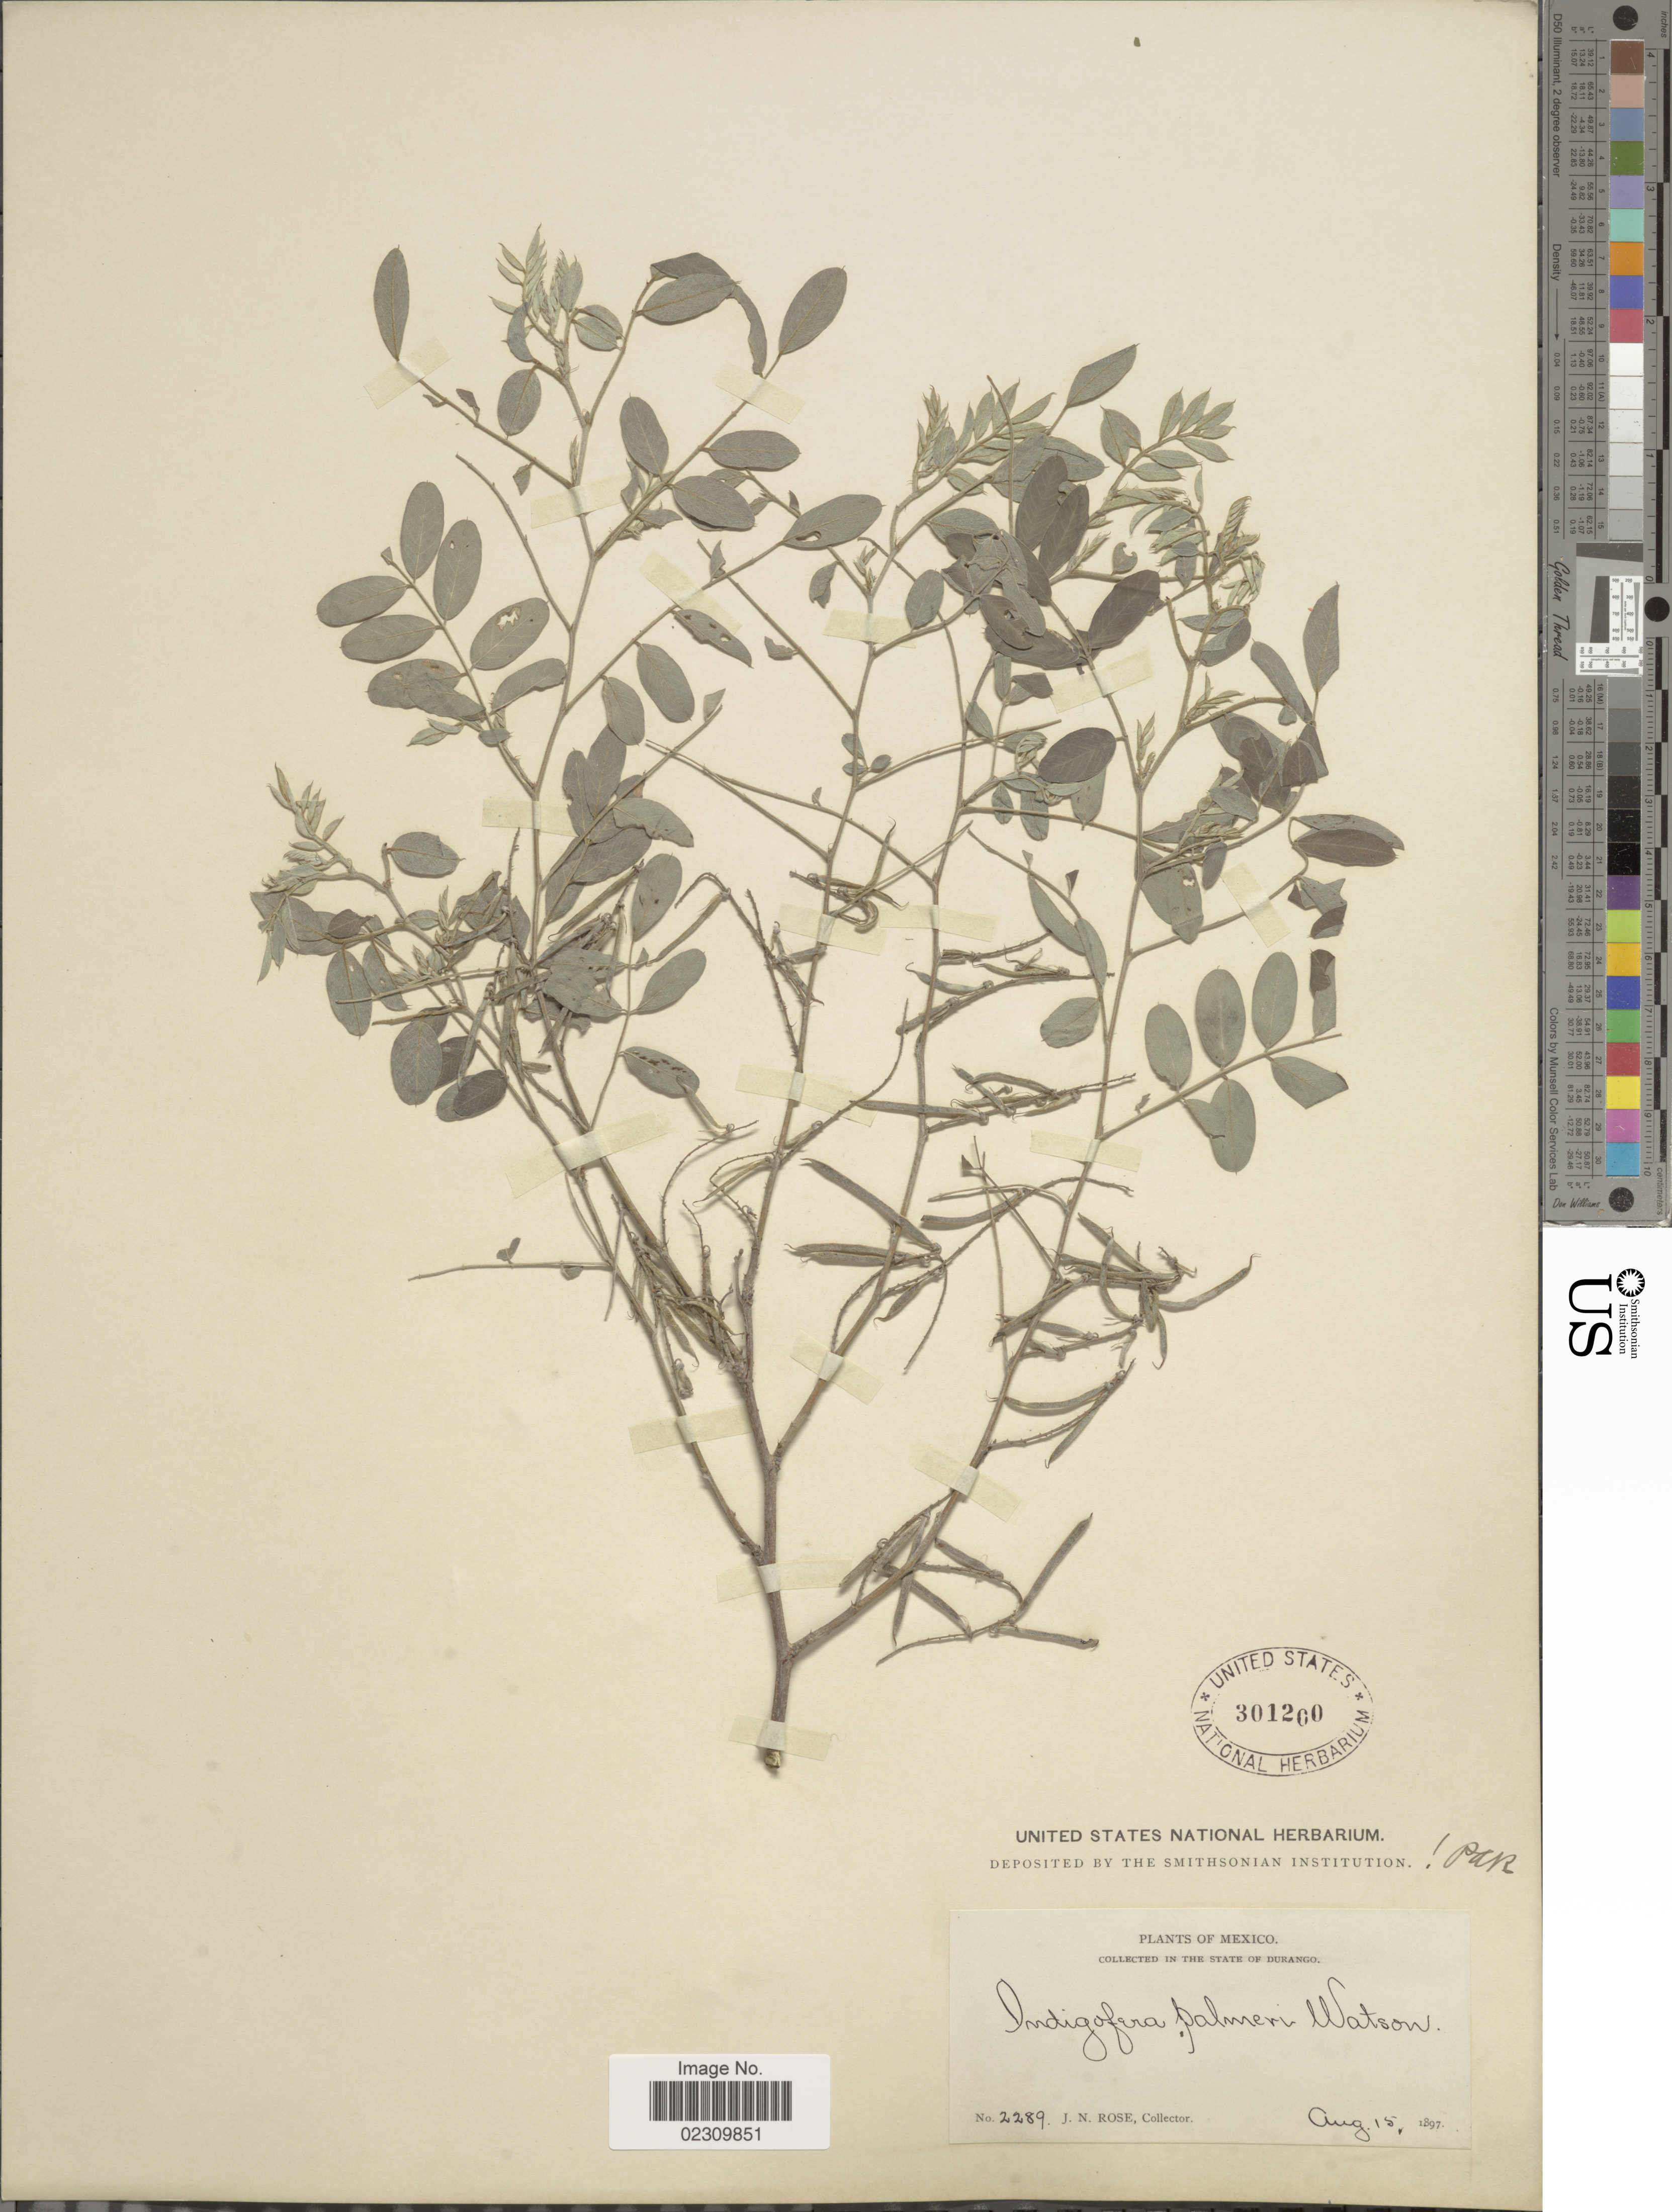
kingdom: Plantae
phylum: Tracheophyta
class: Magnoliopsida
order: Fabales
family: Fabaceae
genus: Indigofera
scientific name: Indigofera palmeri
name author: S. Watson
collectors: J. N. Rose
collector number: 2289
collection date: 1897-08-15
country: Mexico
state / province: Durango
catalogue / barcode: US 301200